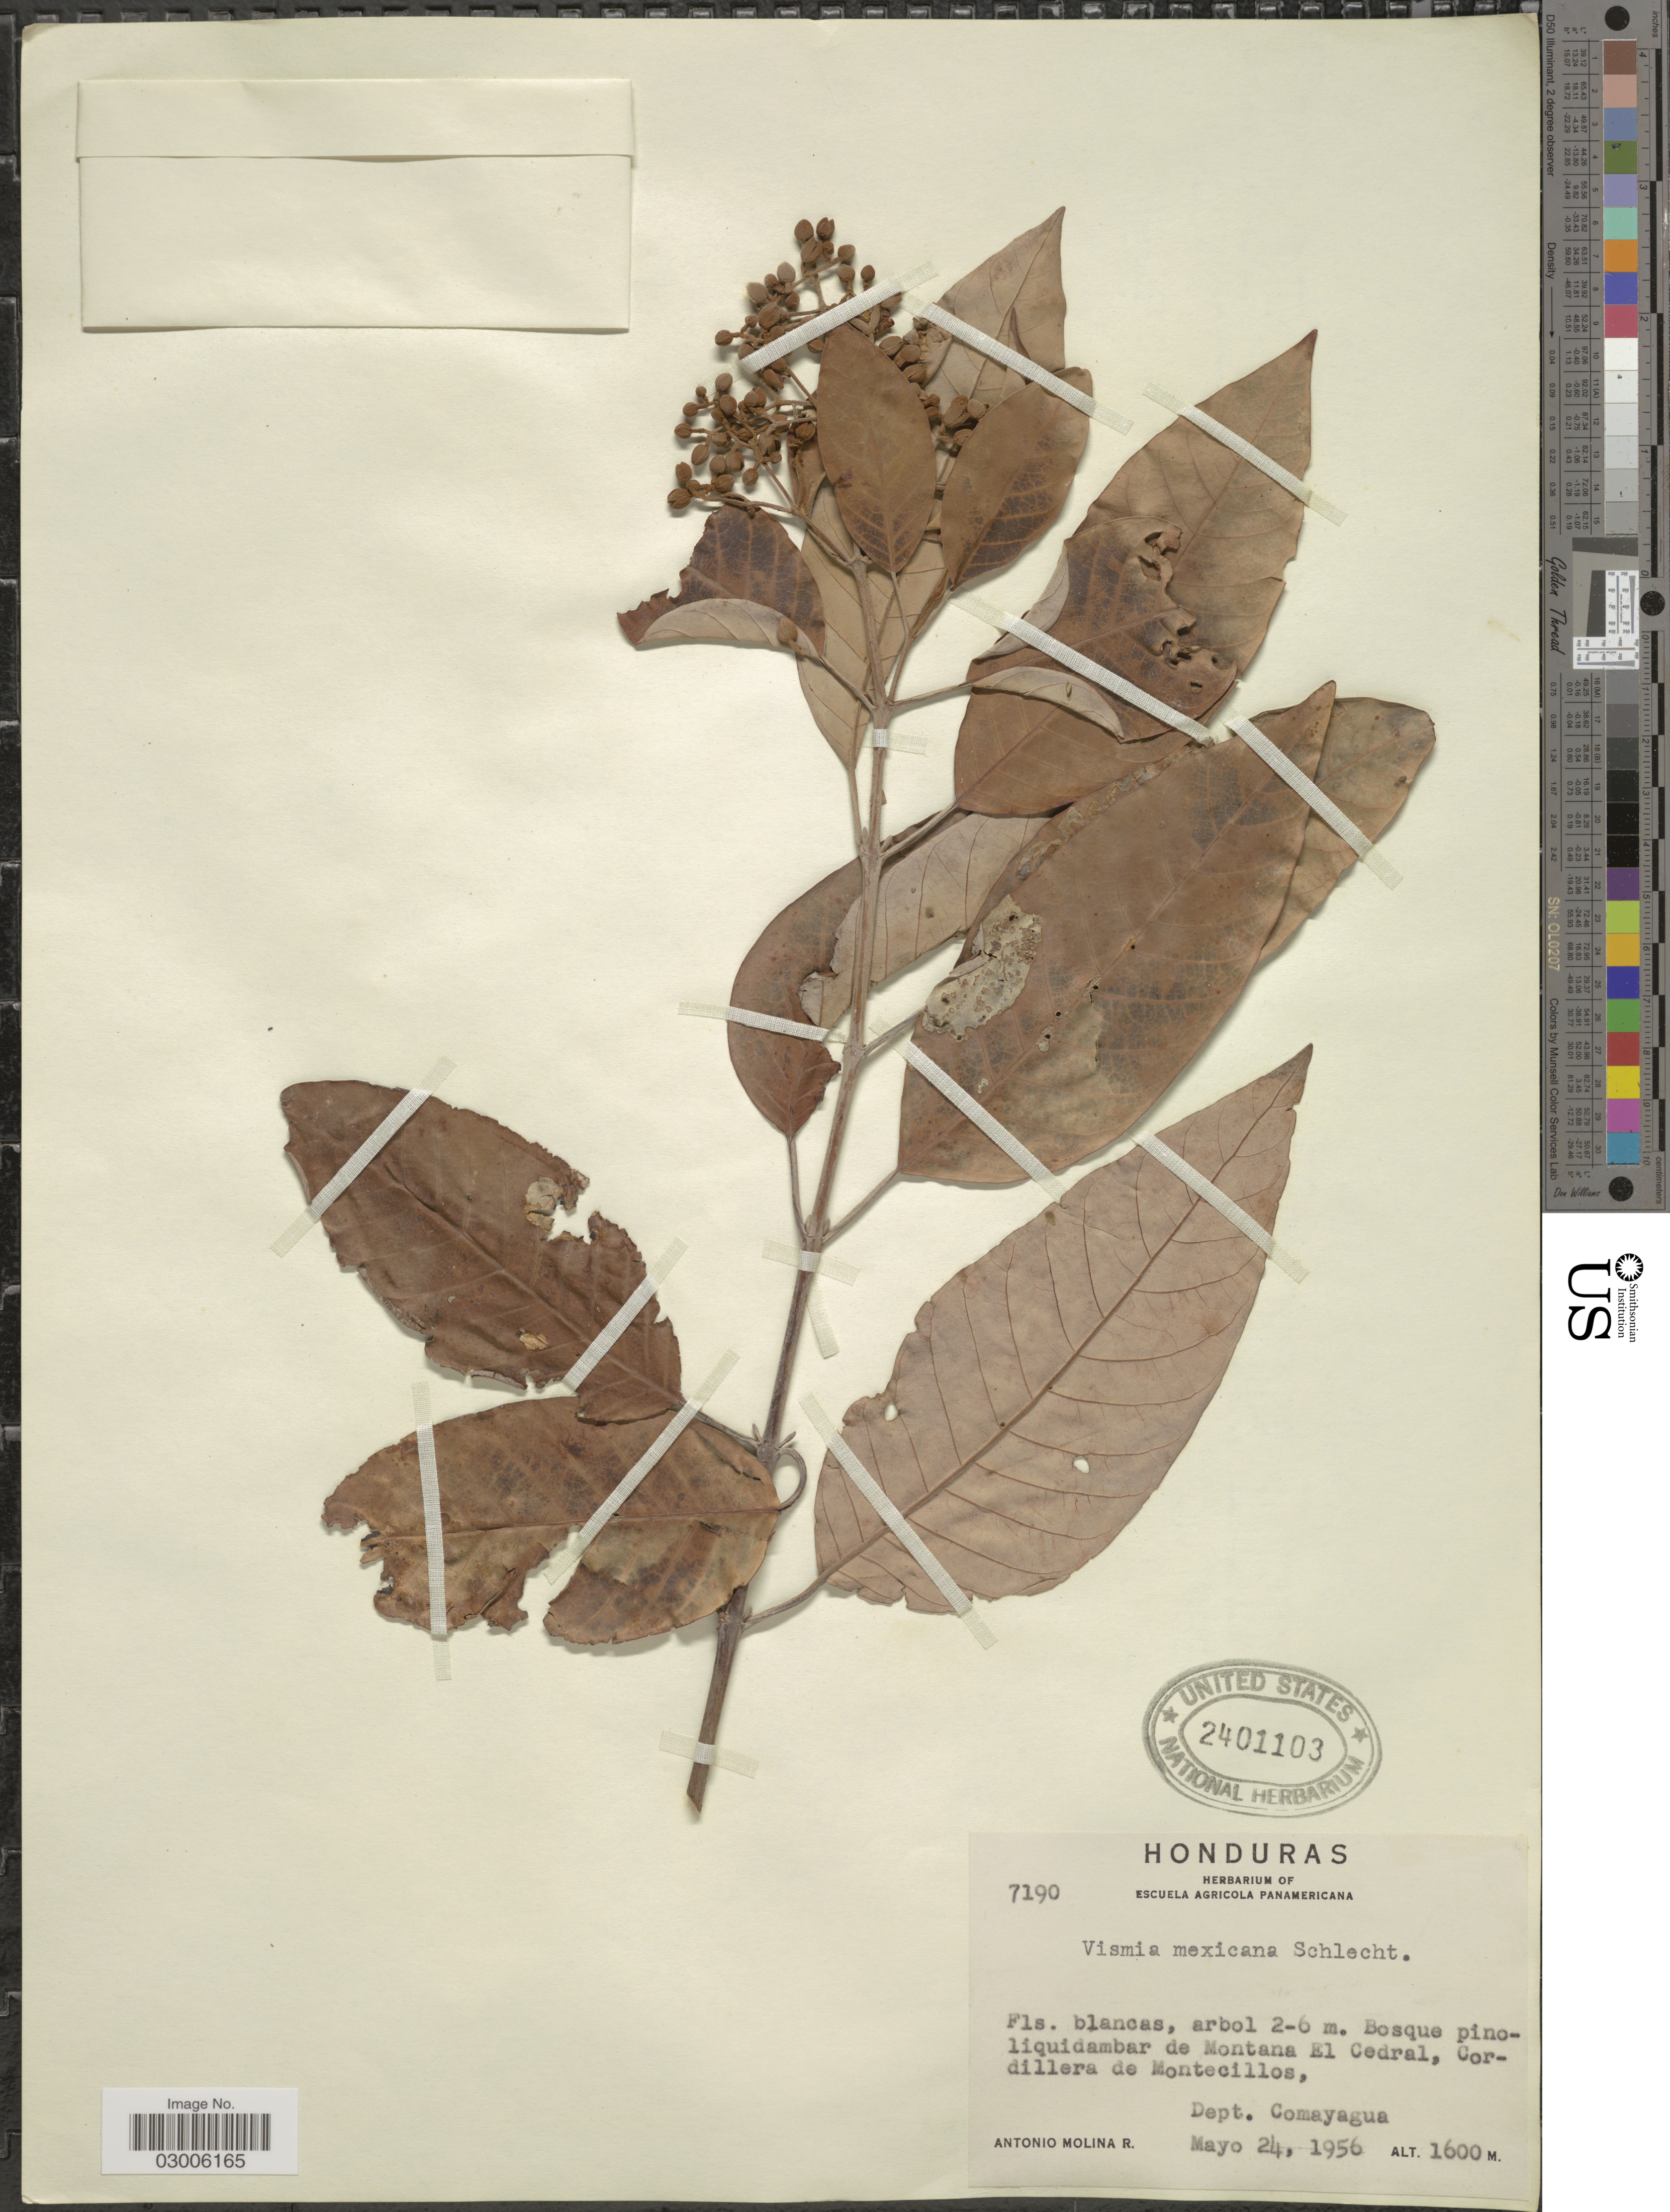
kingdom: Plantae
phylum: Tracheophyta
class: Magnoliopsida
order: Malpighiales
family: Hypericaceae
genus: Vismia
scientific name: Vismia baccifera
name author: (L.) Triana & Planch.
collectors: A. Molina R.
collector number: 7190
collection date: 1956-05-24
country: Honduras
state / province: Comayagua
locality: Montana El Cedral, Cordillera de Montecillos, Dept. Comayagua.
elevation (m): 1600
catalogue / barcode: US 2401103